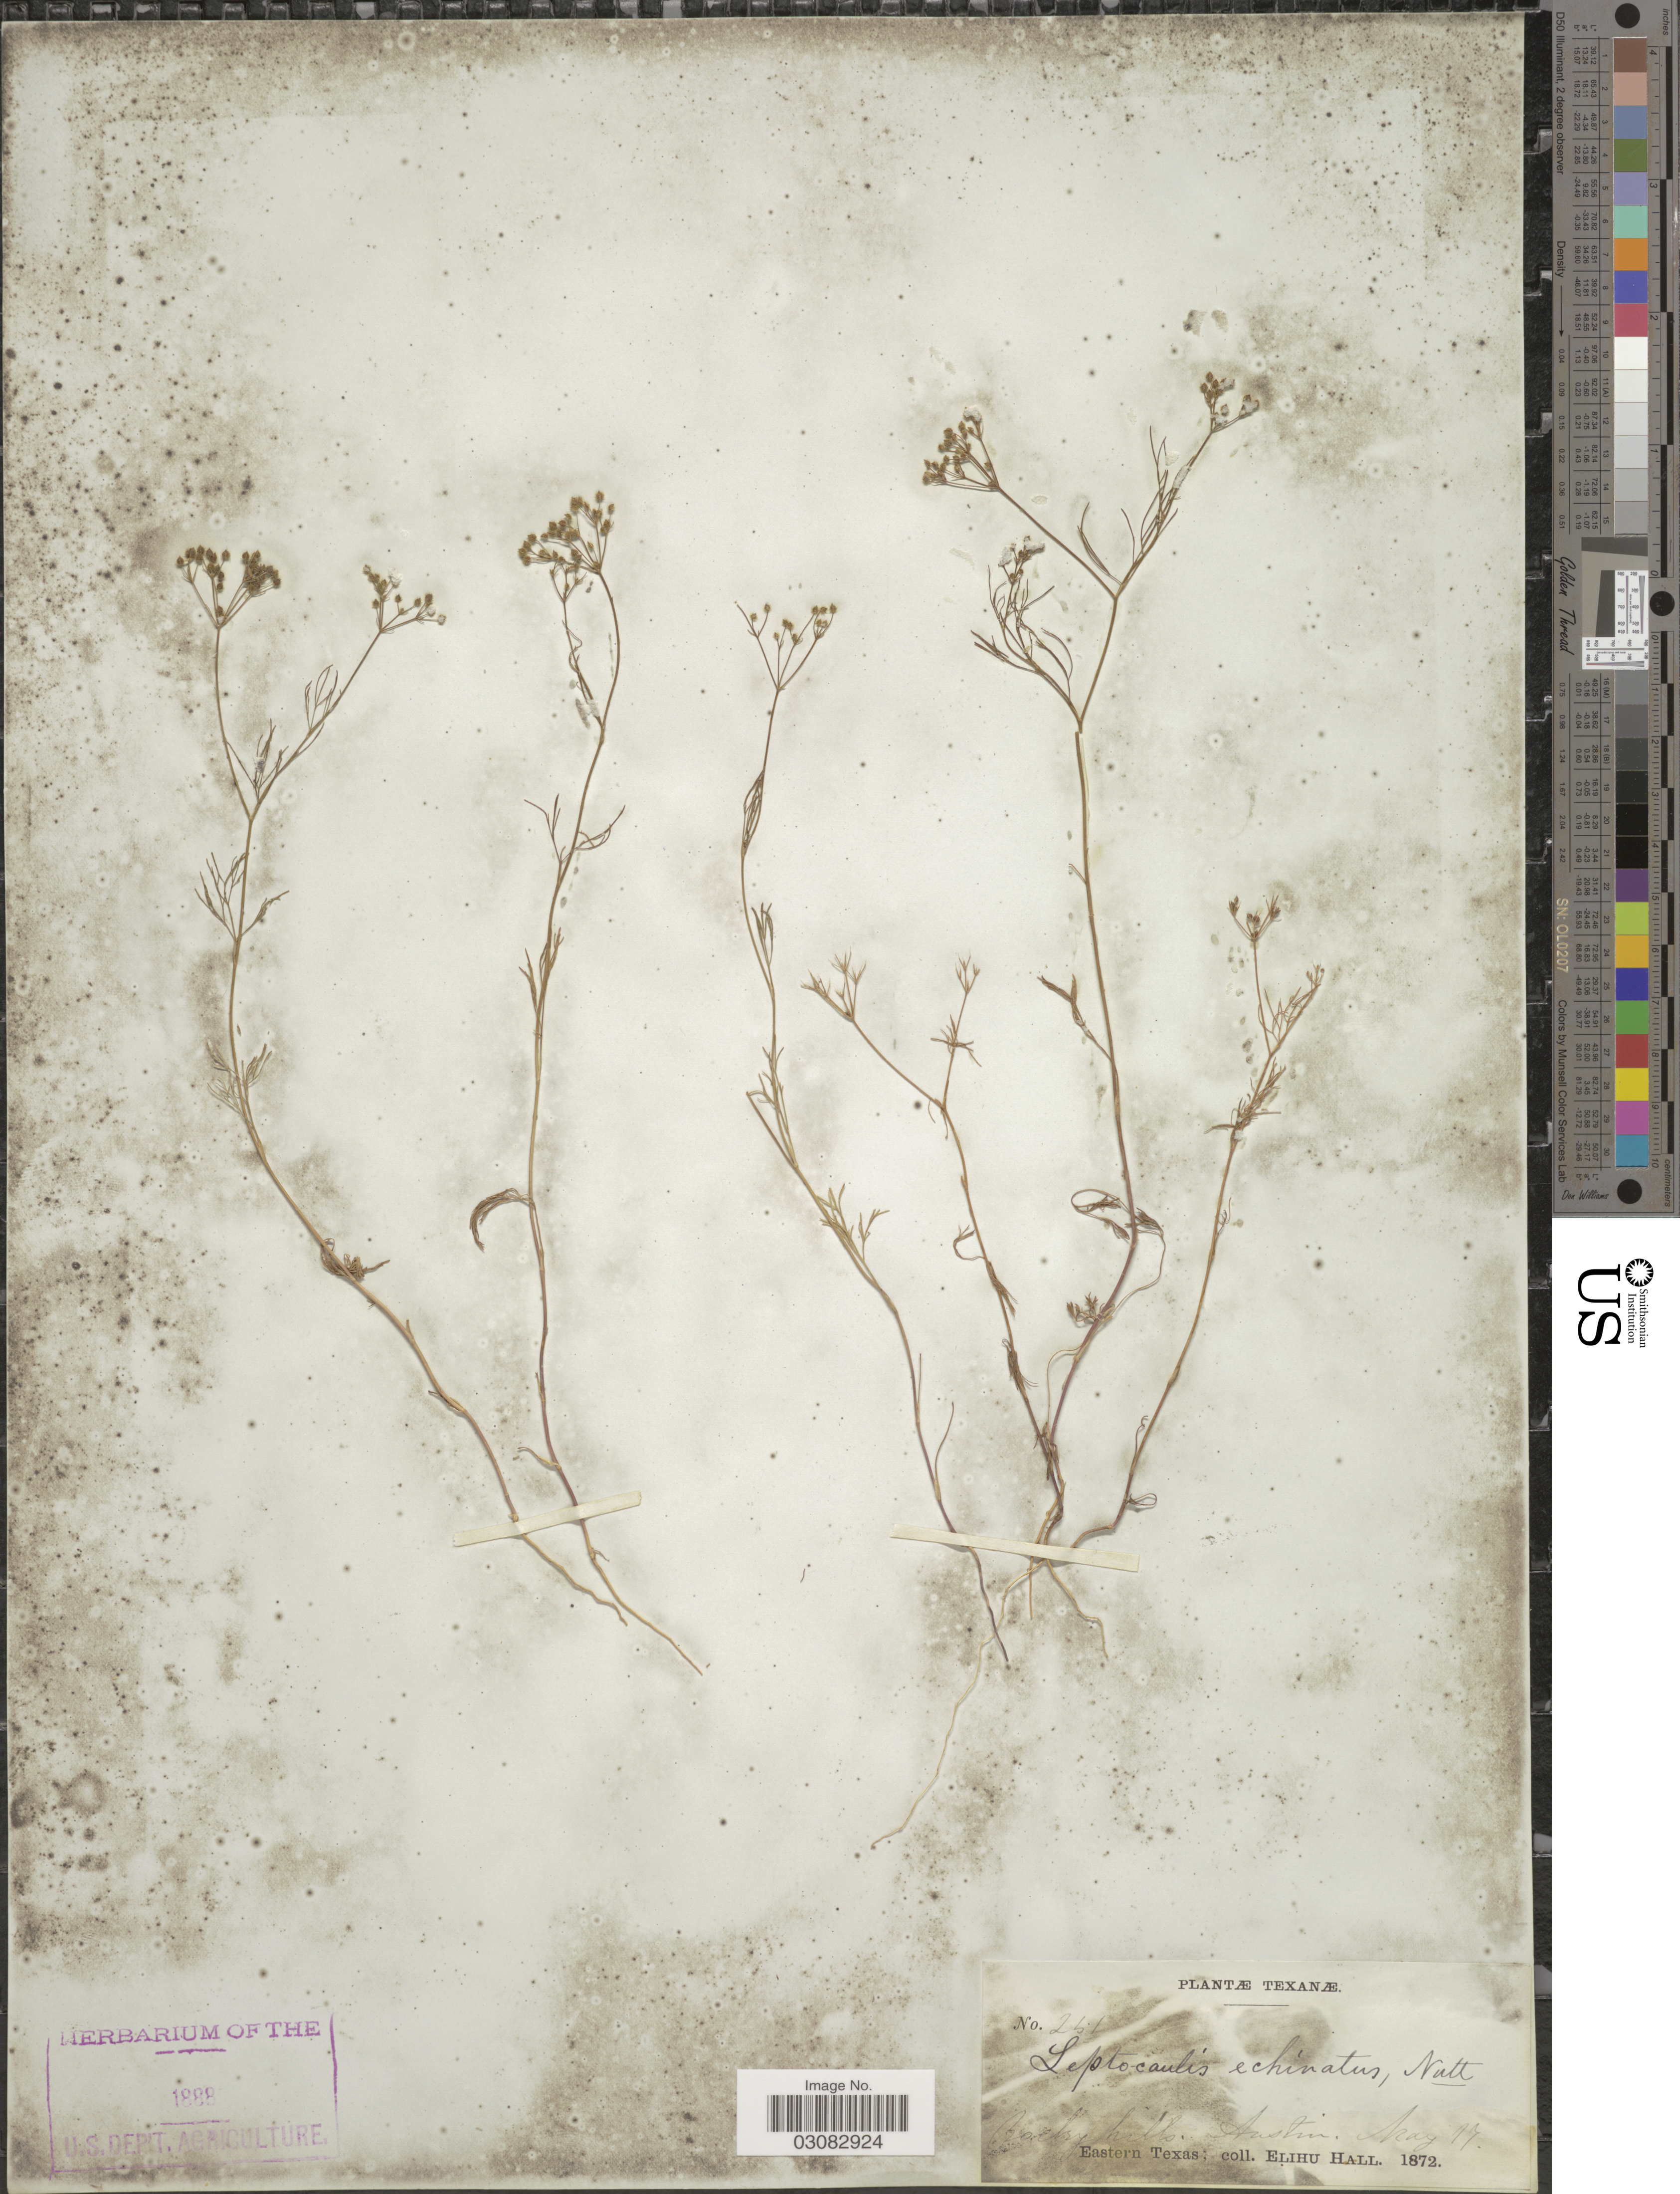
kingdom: Plantae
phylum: Tracheophyta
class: Magnoliopsida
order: Apiales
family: Apiaceae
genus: Spermolepis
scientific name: Spermolepis echinata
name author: (Nutt. ex DC.) A. Heller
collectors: E. Hall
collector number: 261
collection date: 1872-05-17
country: United States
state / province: Texas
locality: Rocky hills, Austin, Eastern Texas.